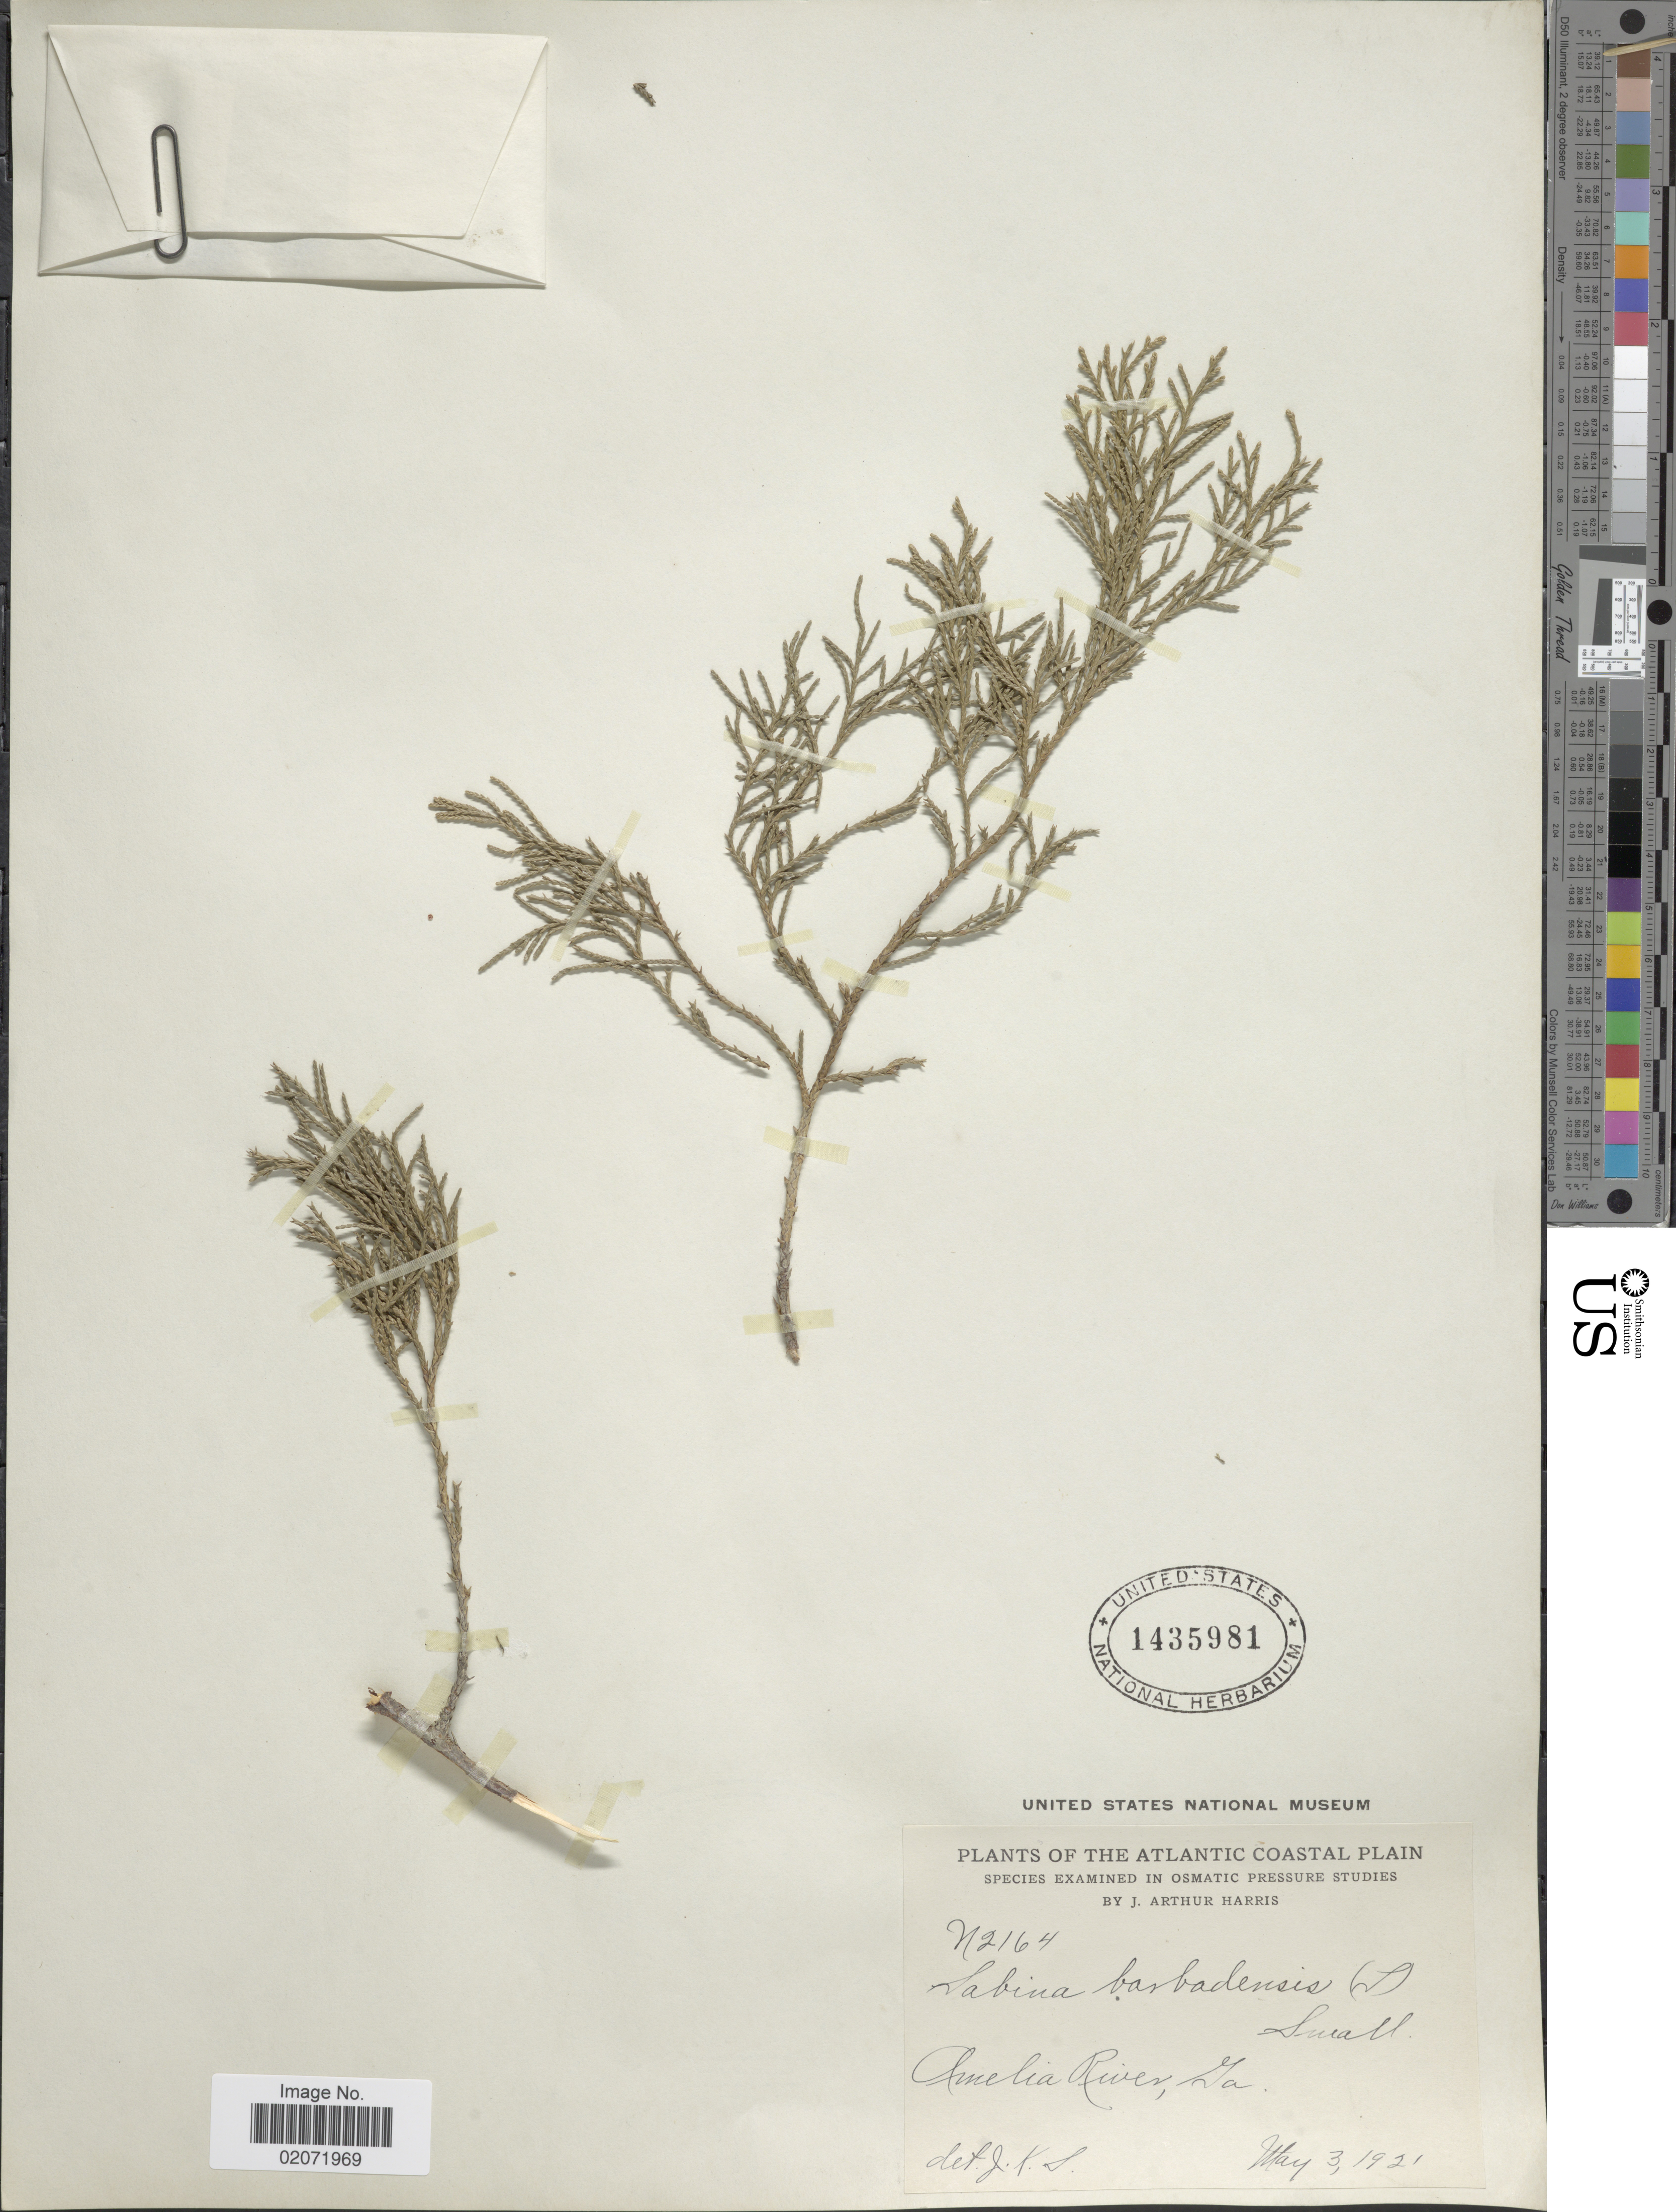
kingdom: Plantae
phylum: Tracheophyta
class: Pinopsida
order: Pinales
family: Cupressaceae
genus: Juniperus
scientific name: Juniperus silicicola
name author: (Small) L.H. Bailey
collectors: J. A. Harris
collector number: N2164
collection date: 1921-05-03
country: United States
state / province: Iowa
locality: Amelia River, Ia. Atlantic Coastal Plain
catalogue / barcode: US 1435981